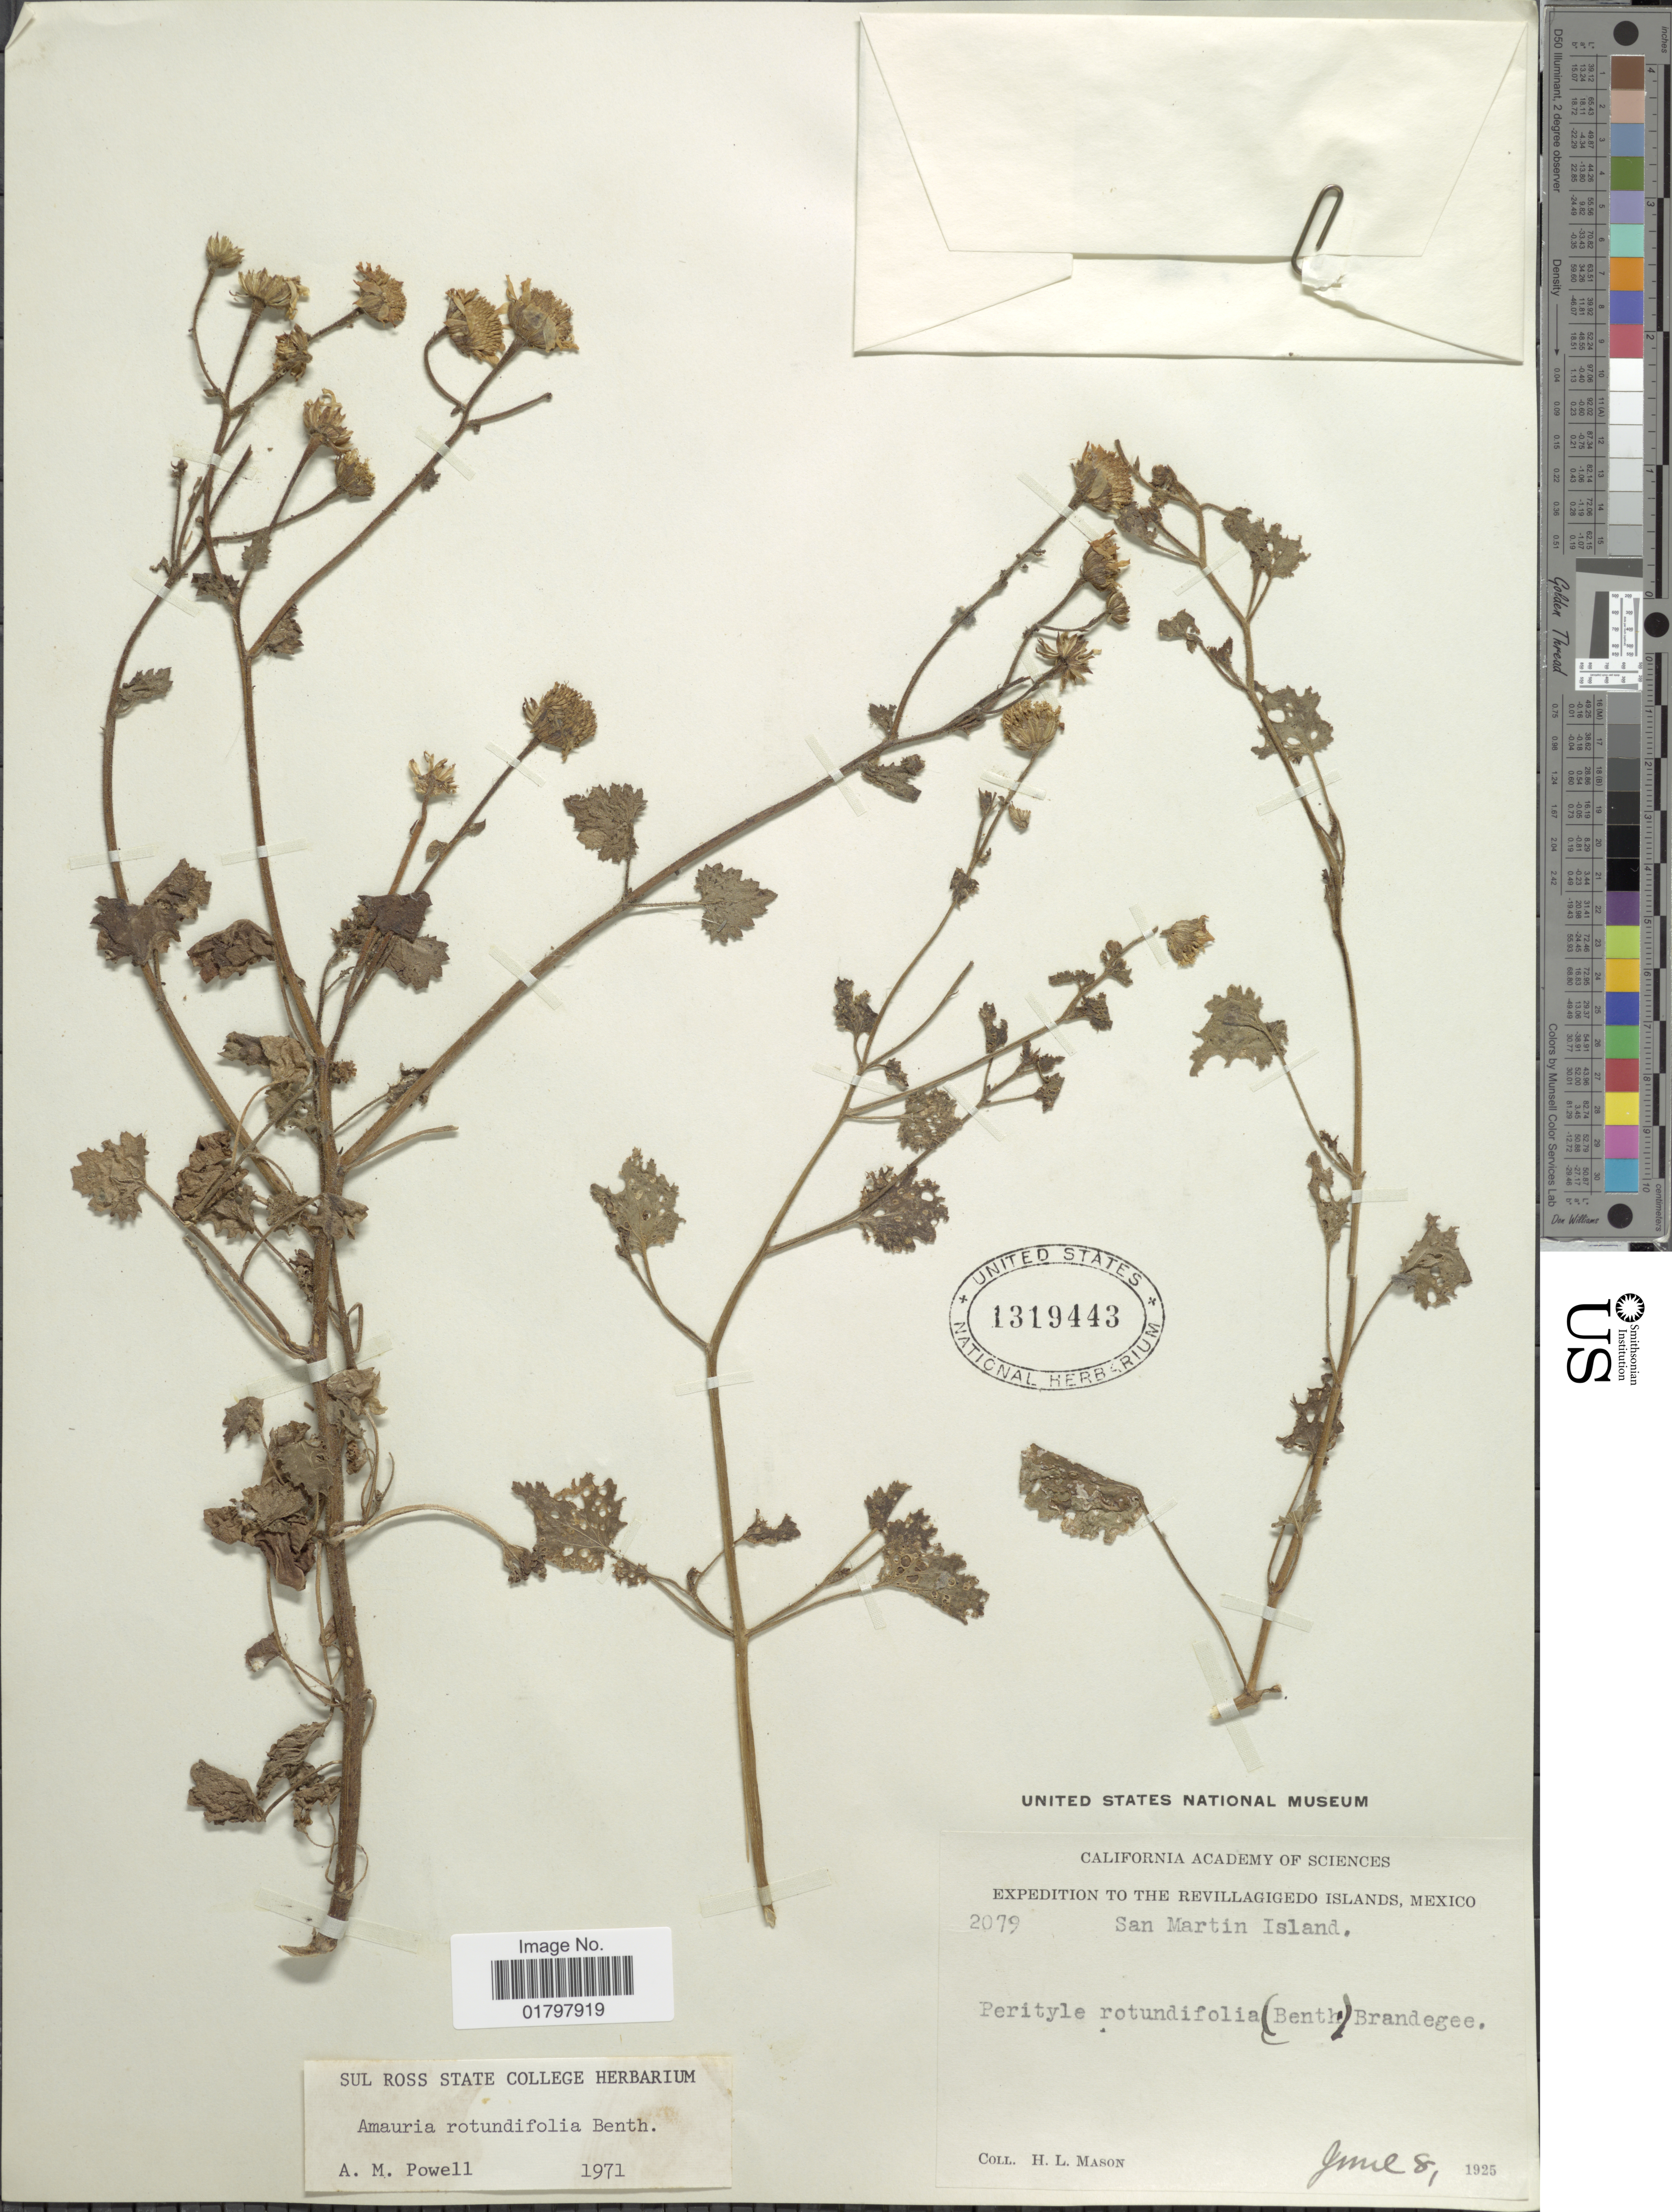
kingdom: Plantae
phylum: Tracheophyta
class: Magnoliopsida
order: Asterales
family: Asteraceae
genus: Amauria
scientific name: Amauria rotundifolia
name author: Benth.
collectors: H. L. Mason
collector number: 2079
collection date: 1925-06-08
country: Mexico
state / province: Colima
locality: Revillagigedo Islands. San Martin Island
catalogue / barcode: US 1319443